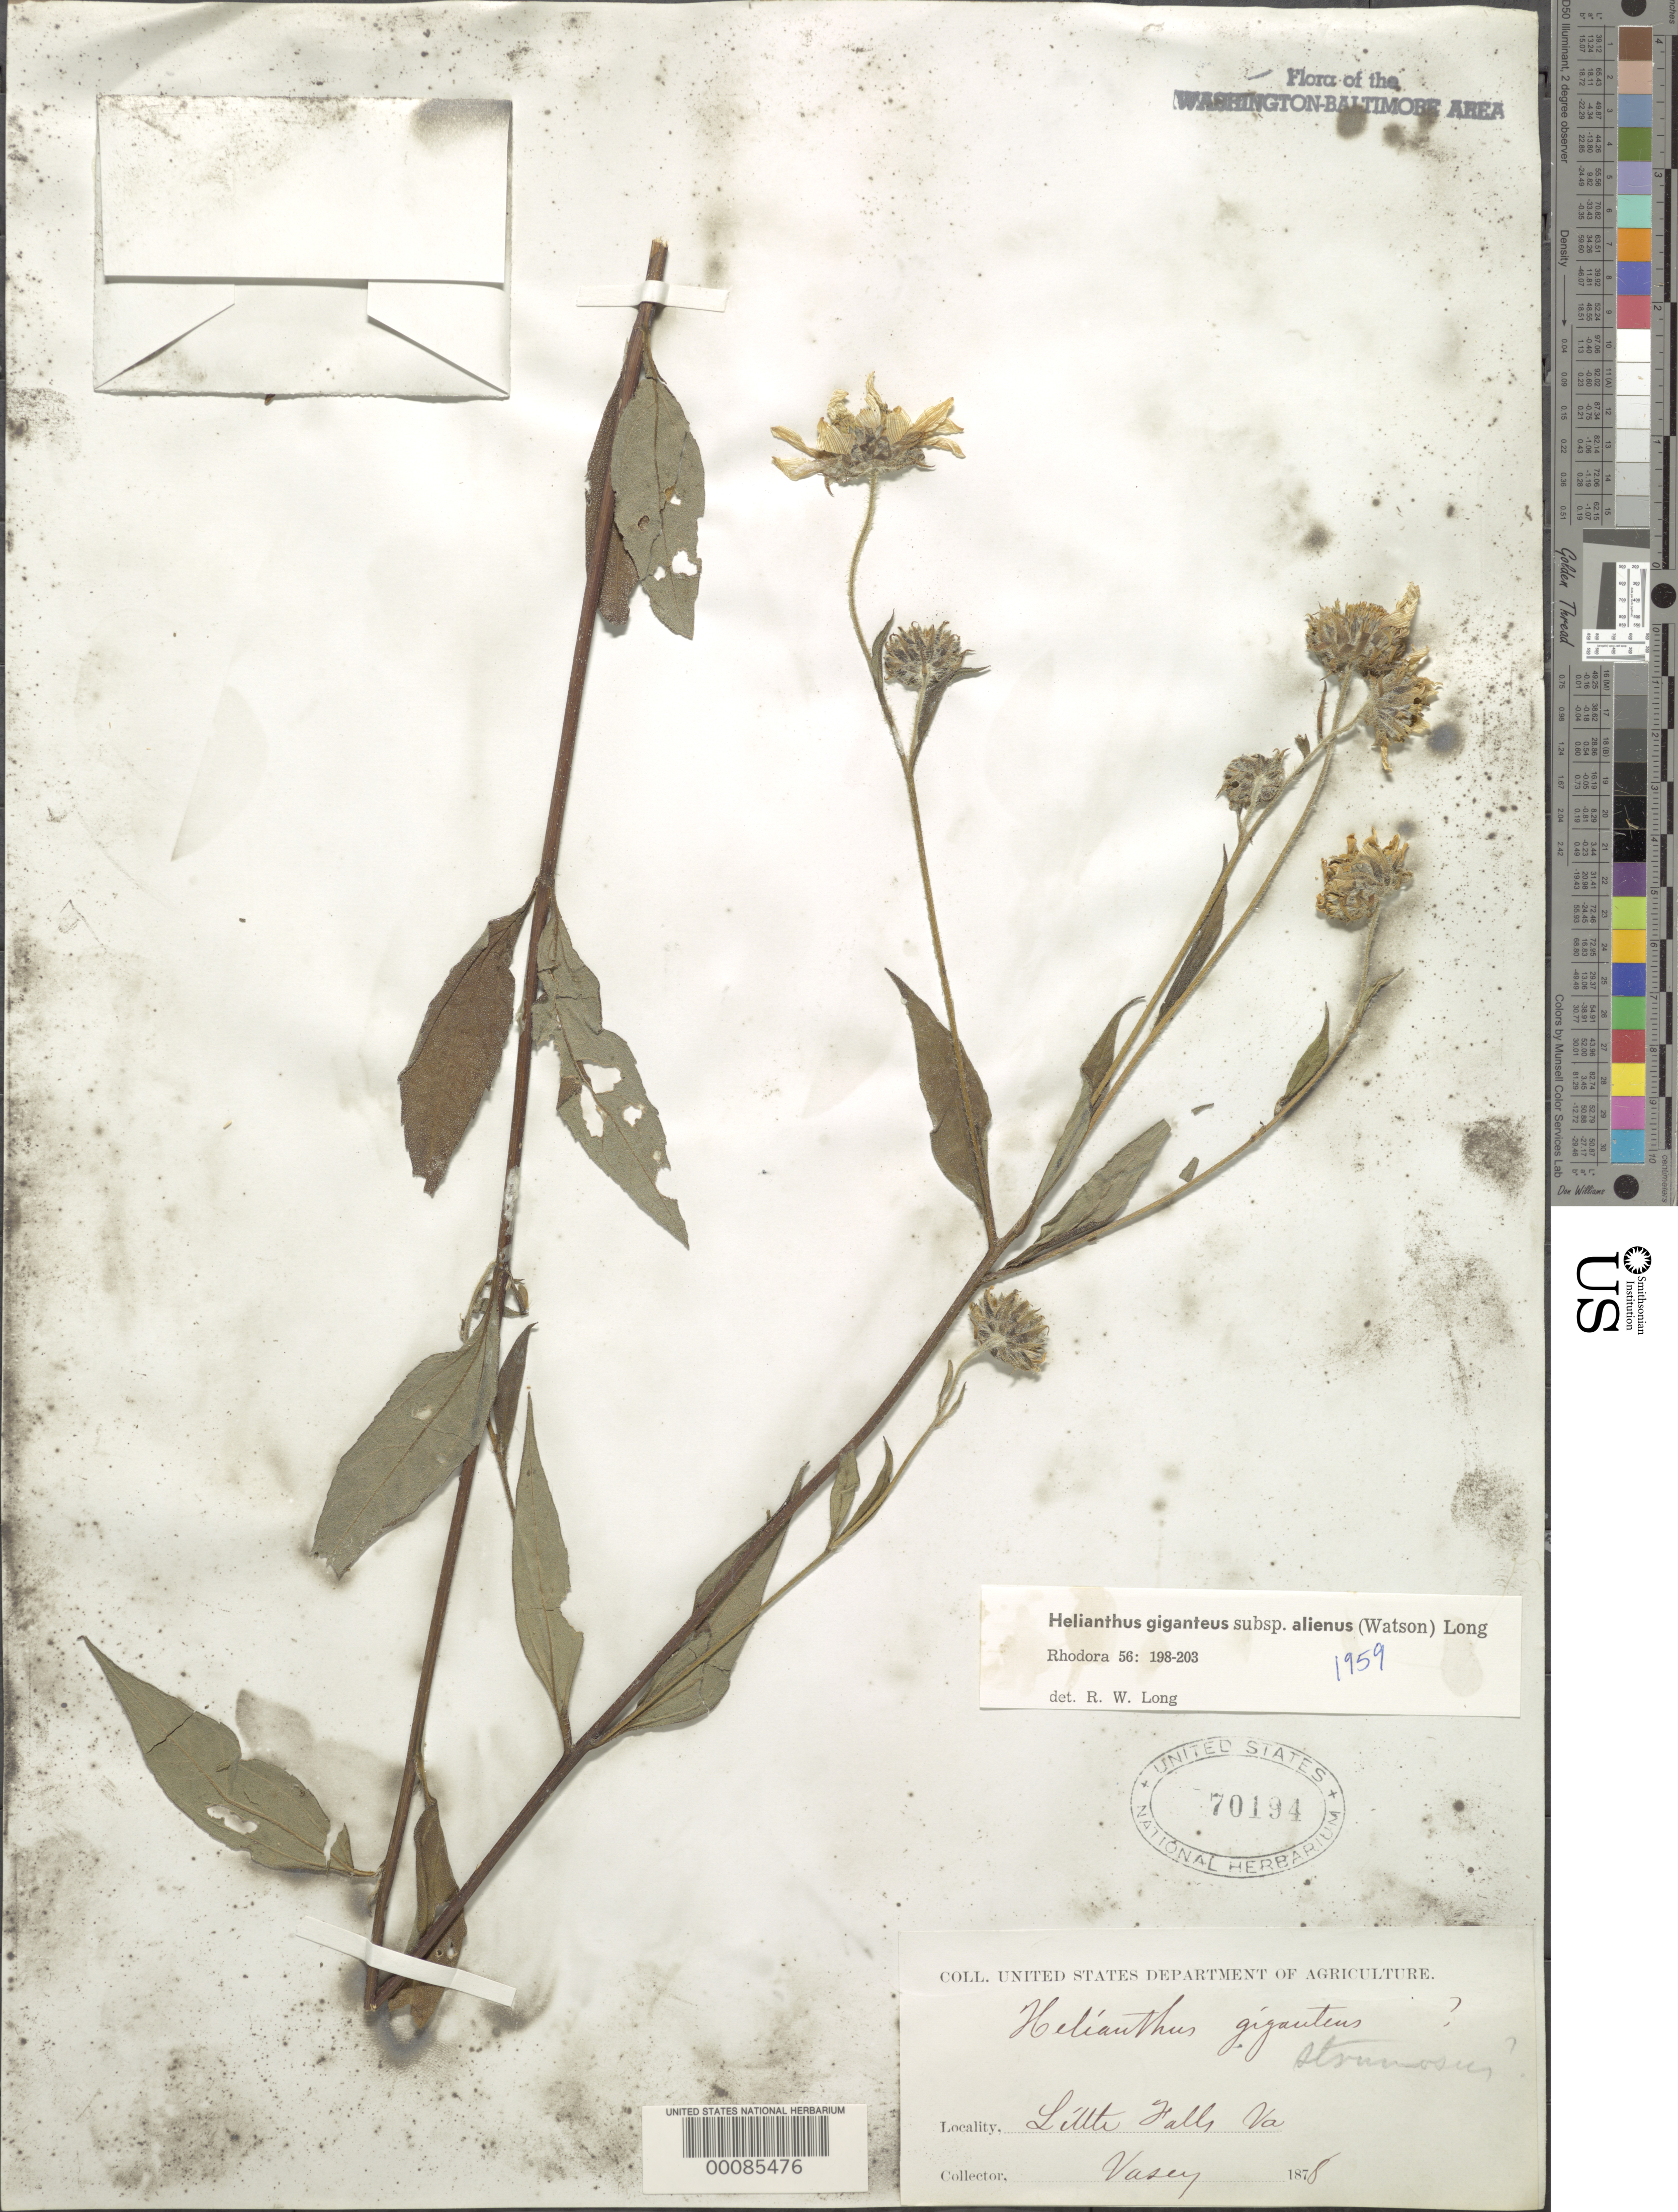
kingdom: Plantae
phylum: Tracheophyta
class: Magnoliopsida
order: Asterales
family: Asteraceae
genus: Helianthus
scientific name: Helianthus giganteus subsp. alienus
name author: (E. Watson) R.W. Long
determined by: Long, R. W.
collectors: G. Vasey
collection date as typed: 1878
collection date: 1878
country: United States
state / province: Virginia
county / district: Fairfax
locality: Little Falls C. & O. Canal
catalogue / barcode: US 70194